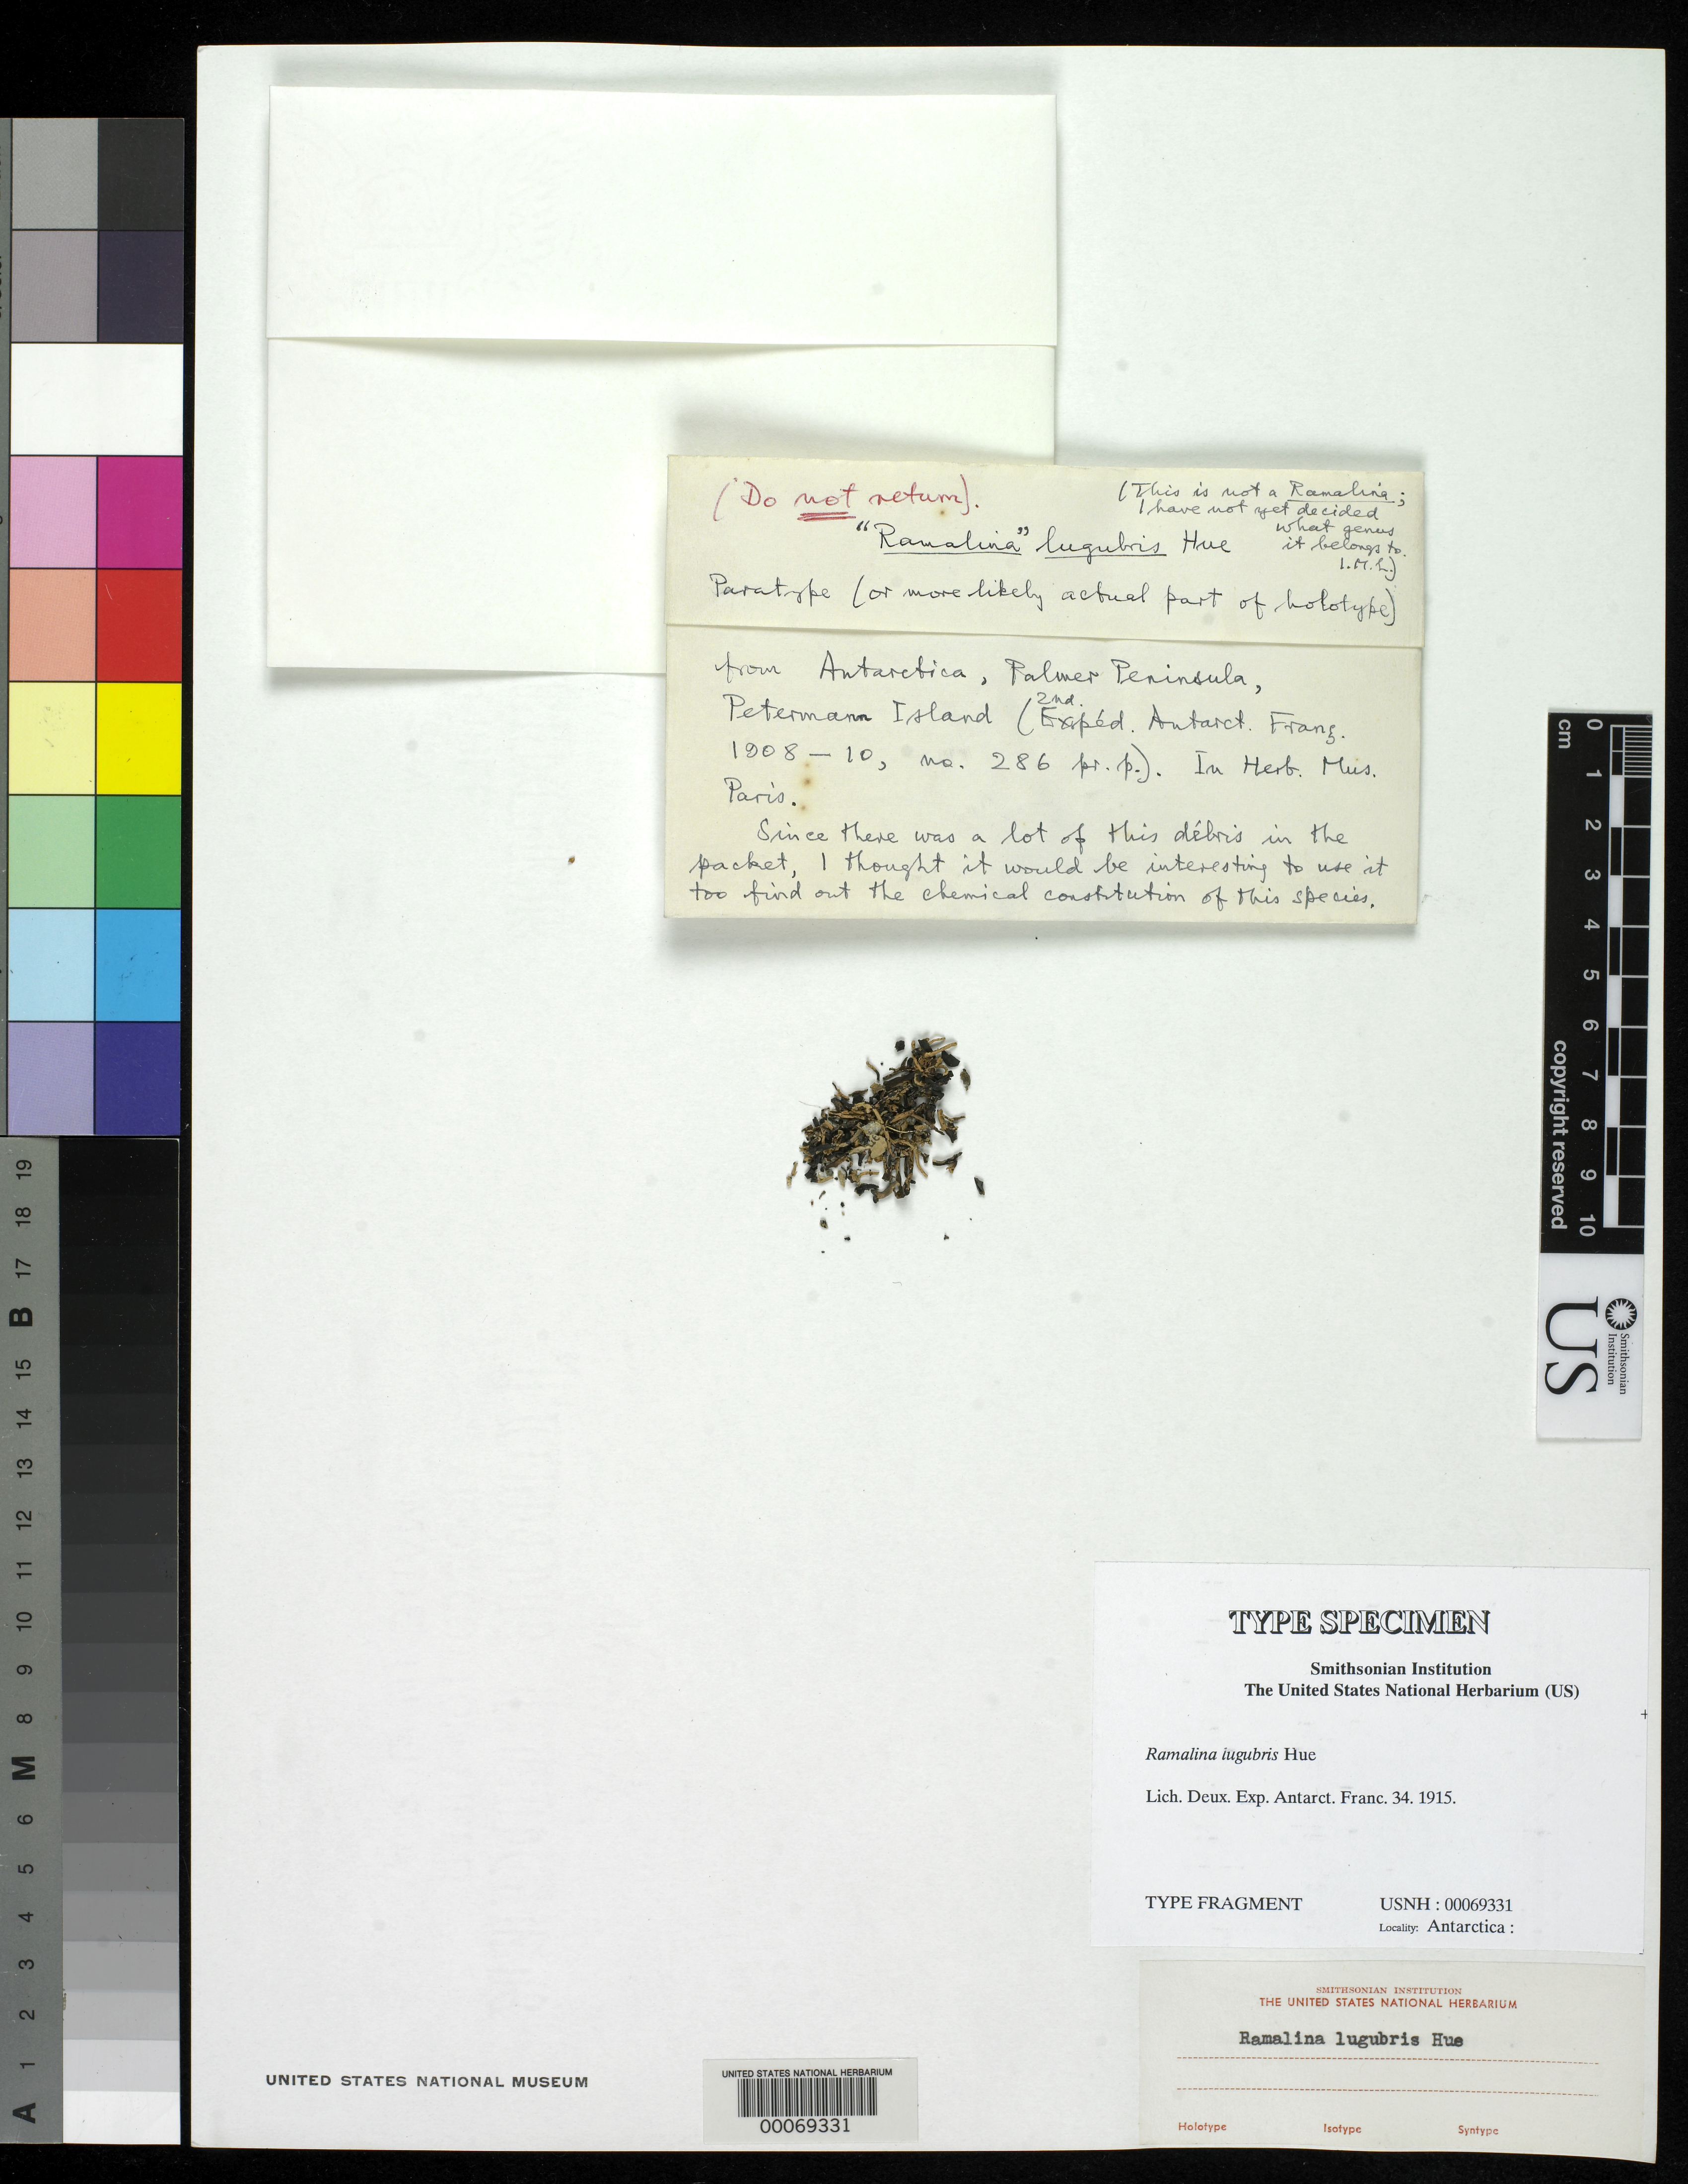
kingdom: Fungi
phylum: Ascomycota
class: Lecanoromycetes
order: Lecanorales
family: Ramalinaceae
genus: Ramalina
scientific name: Ramalina lugubris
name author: Hue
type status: Type Fragment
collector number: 286 Exp. Anta. Fr.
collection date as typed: Oct 1908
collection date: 1908-10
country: Antarctica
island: Petermann Island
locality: Palmer Peninsula